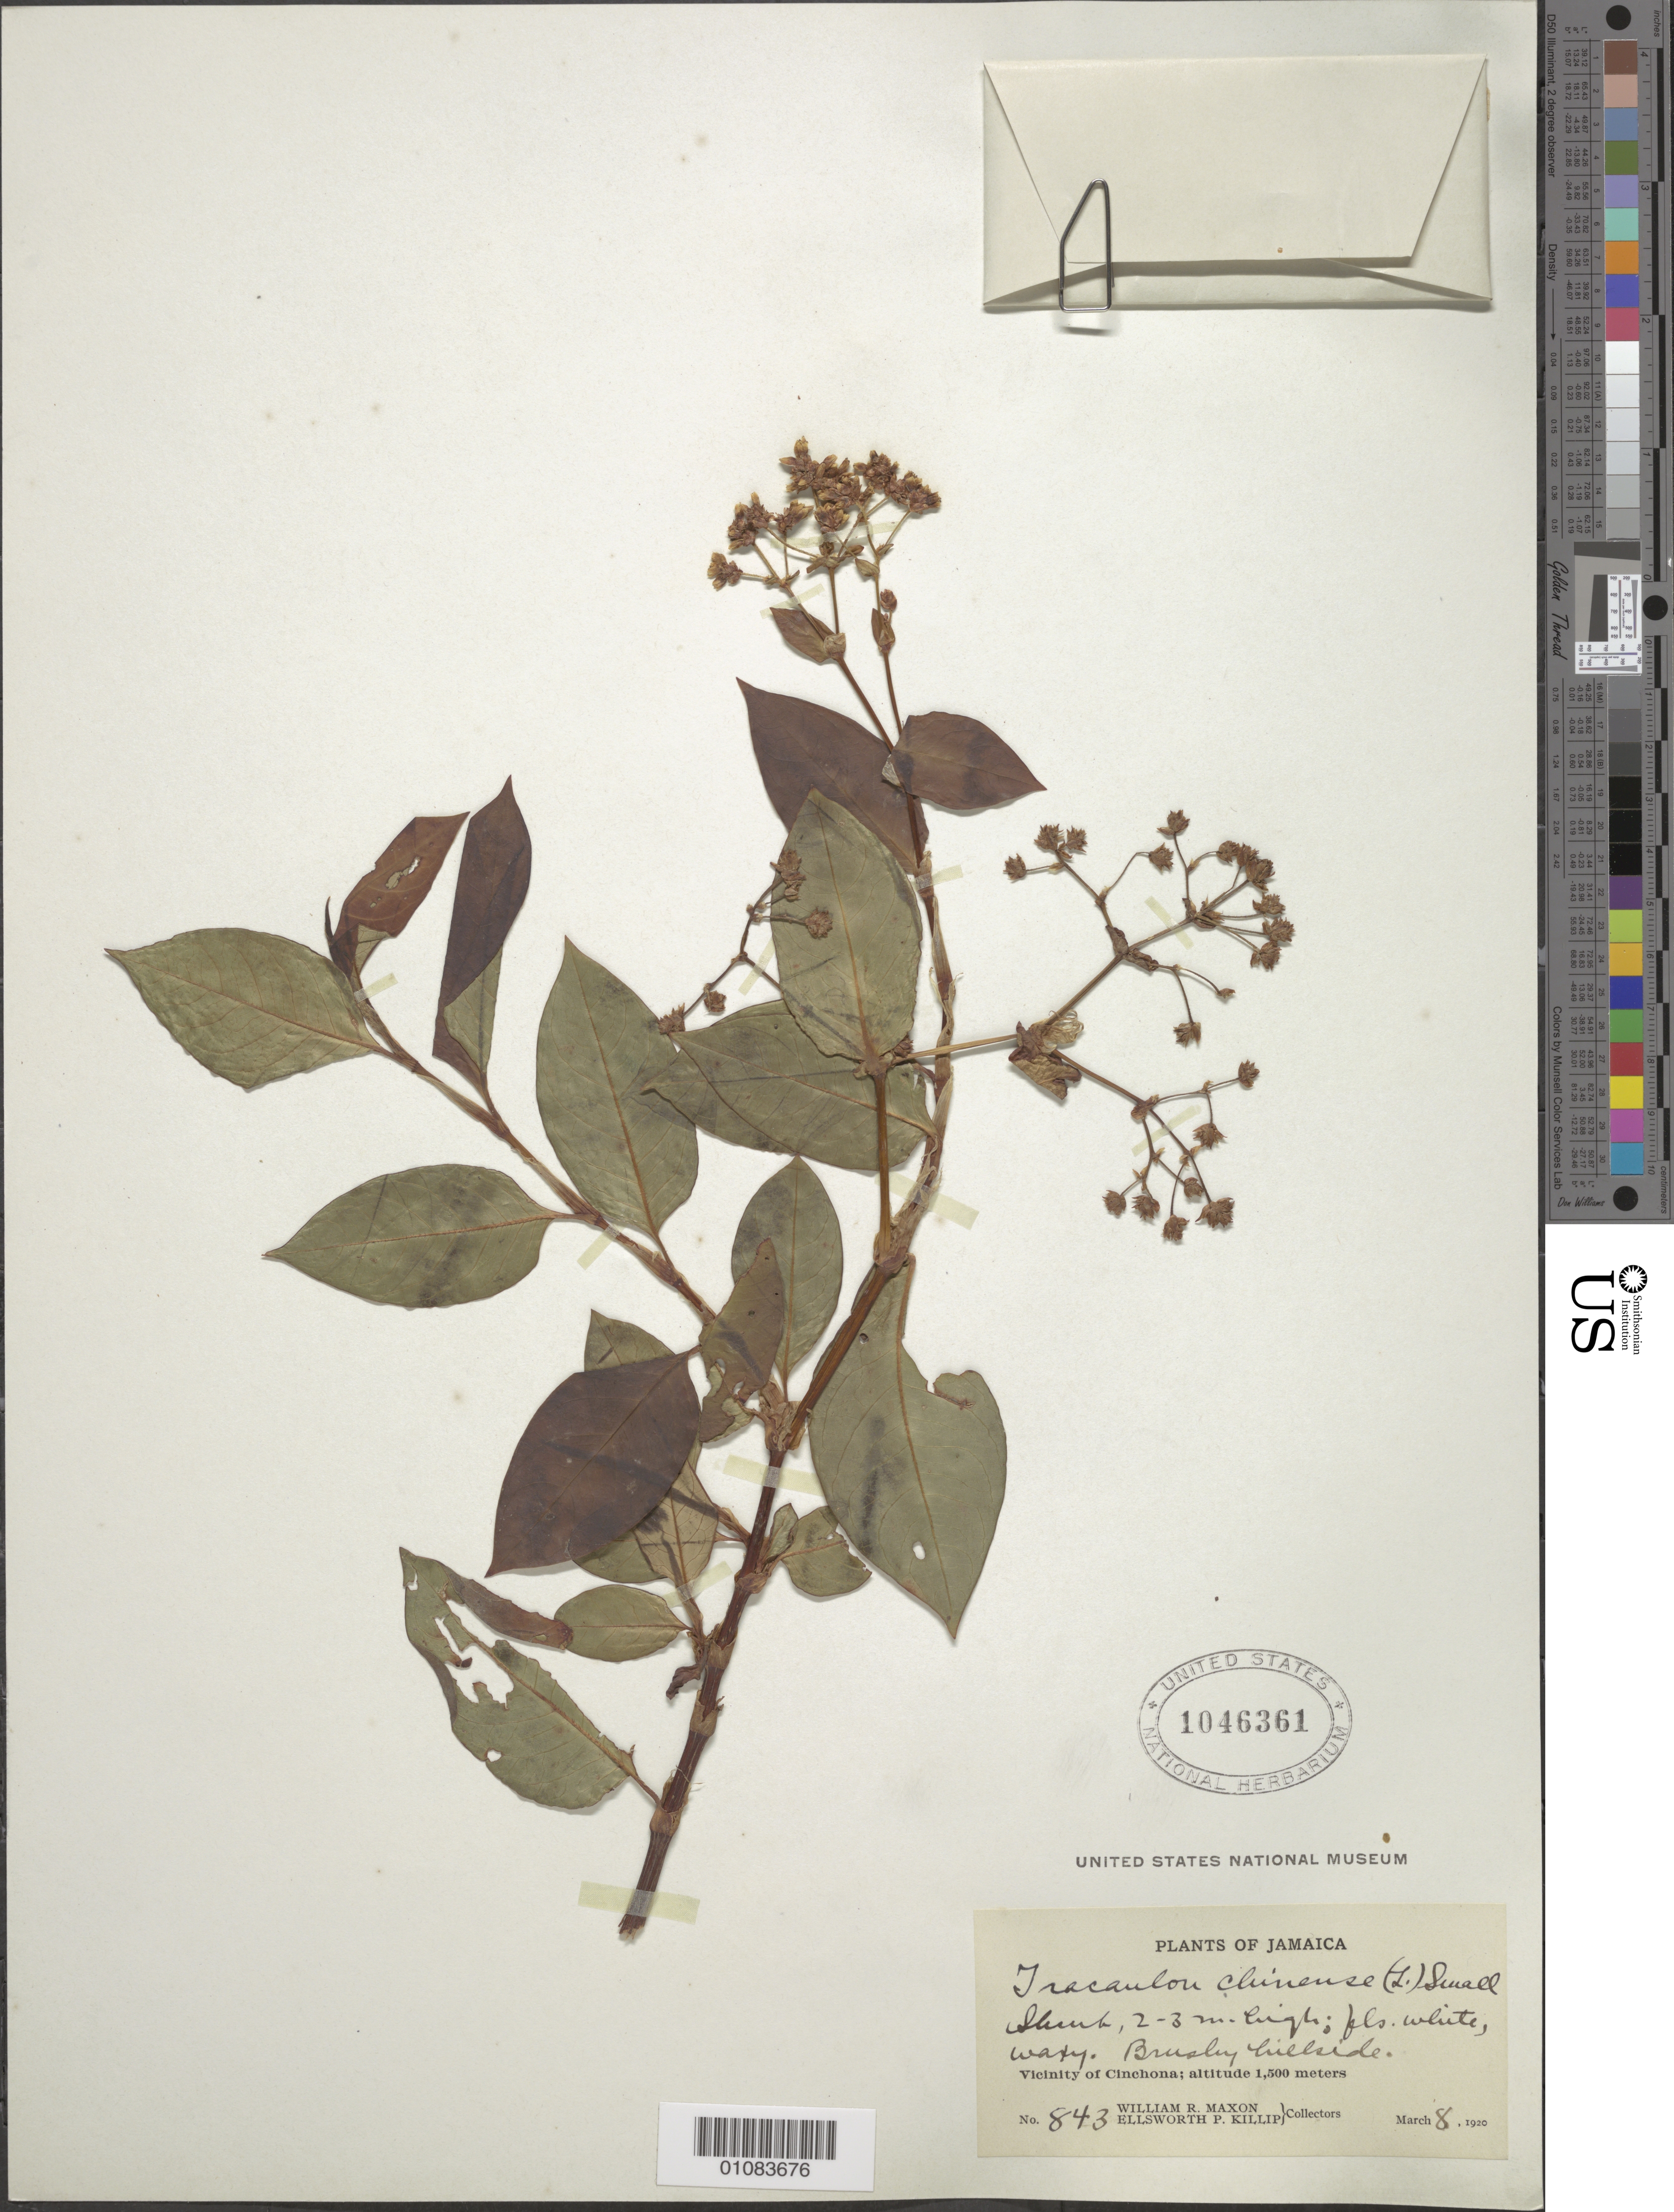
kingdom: Plantae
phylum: Tracheophyta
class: Magnoliopsida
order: Caryophyllales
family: Polygonaceae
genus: Persicaria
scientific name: Persicaria sp.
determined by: Atha, D. E.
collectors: W. R. Maxon & E. P. Killip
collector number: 843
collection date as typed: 08 Mar 1920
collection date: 1920-03-08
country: Jamaica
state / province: Saint Andrew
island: Jamaica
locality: Vicinity of Cinchona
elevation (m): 1500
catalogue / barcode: US 1046361